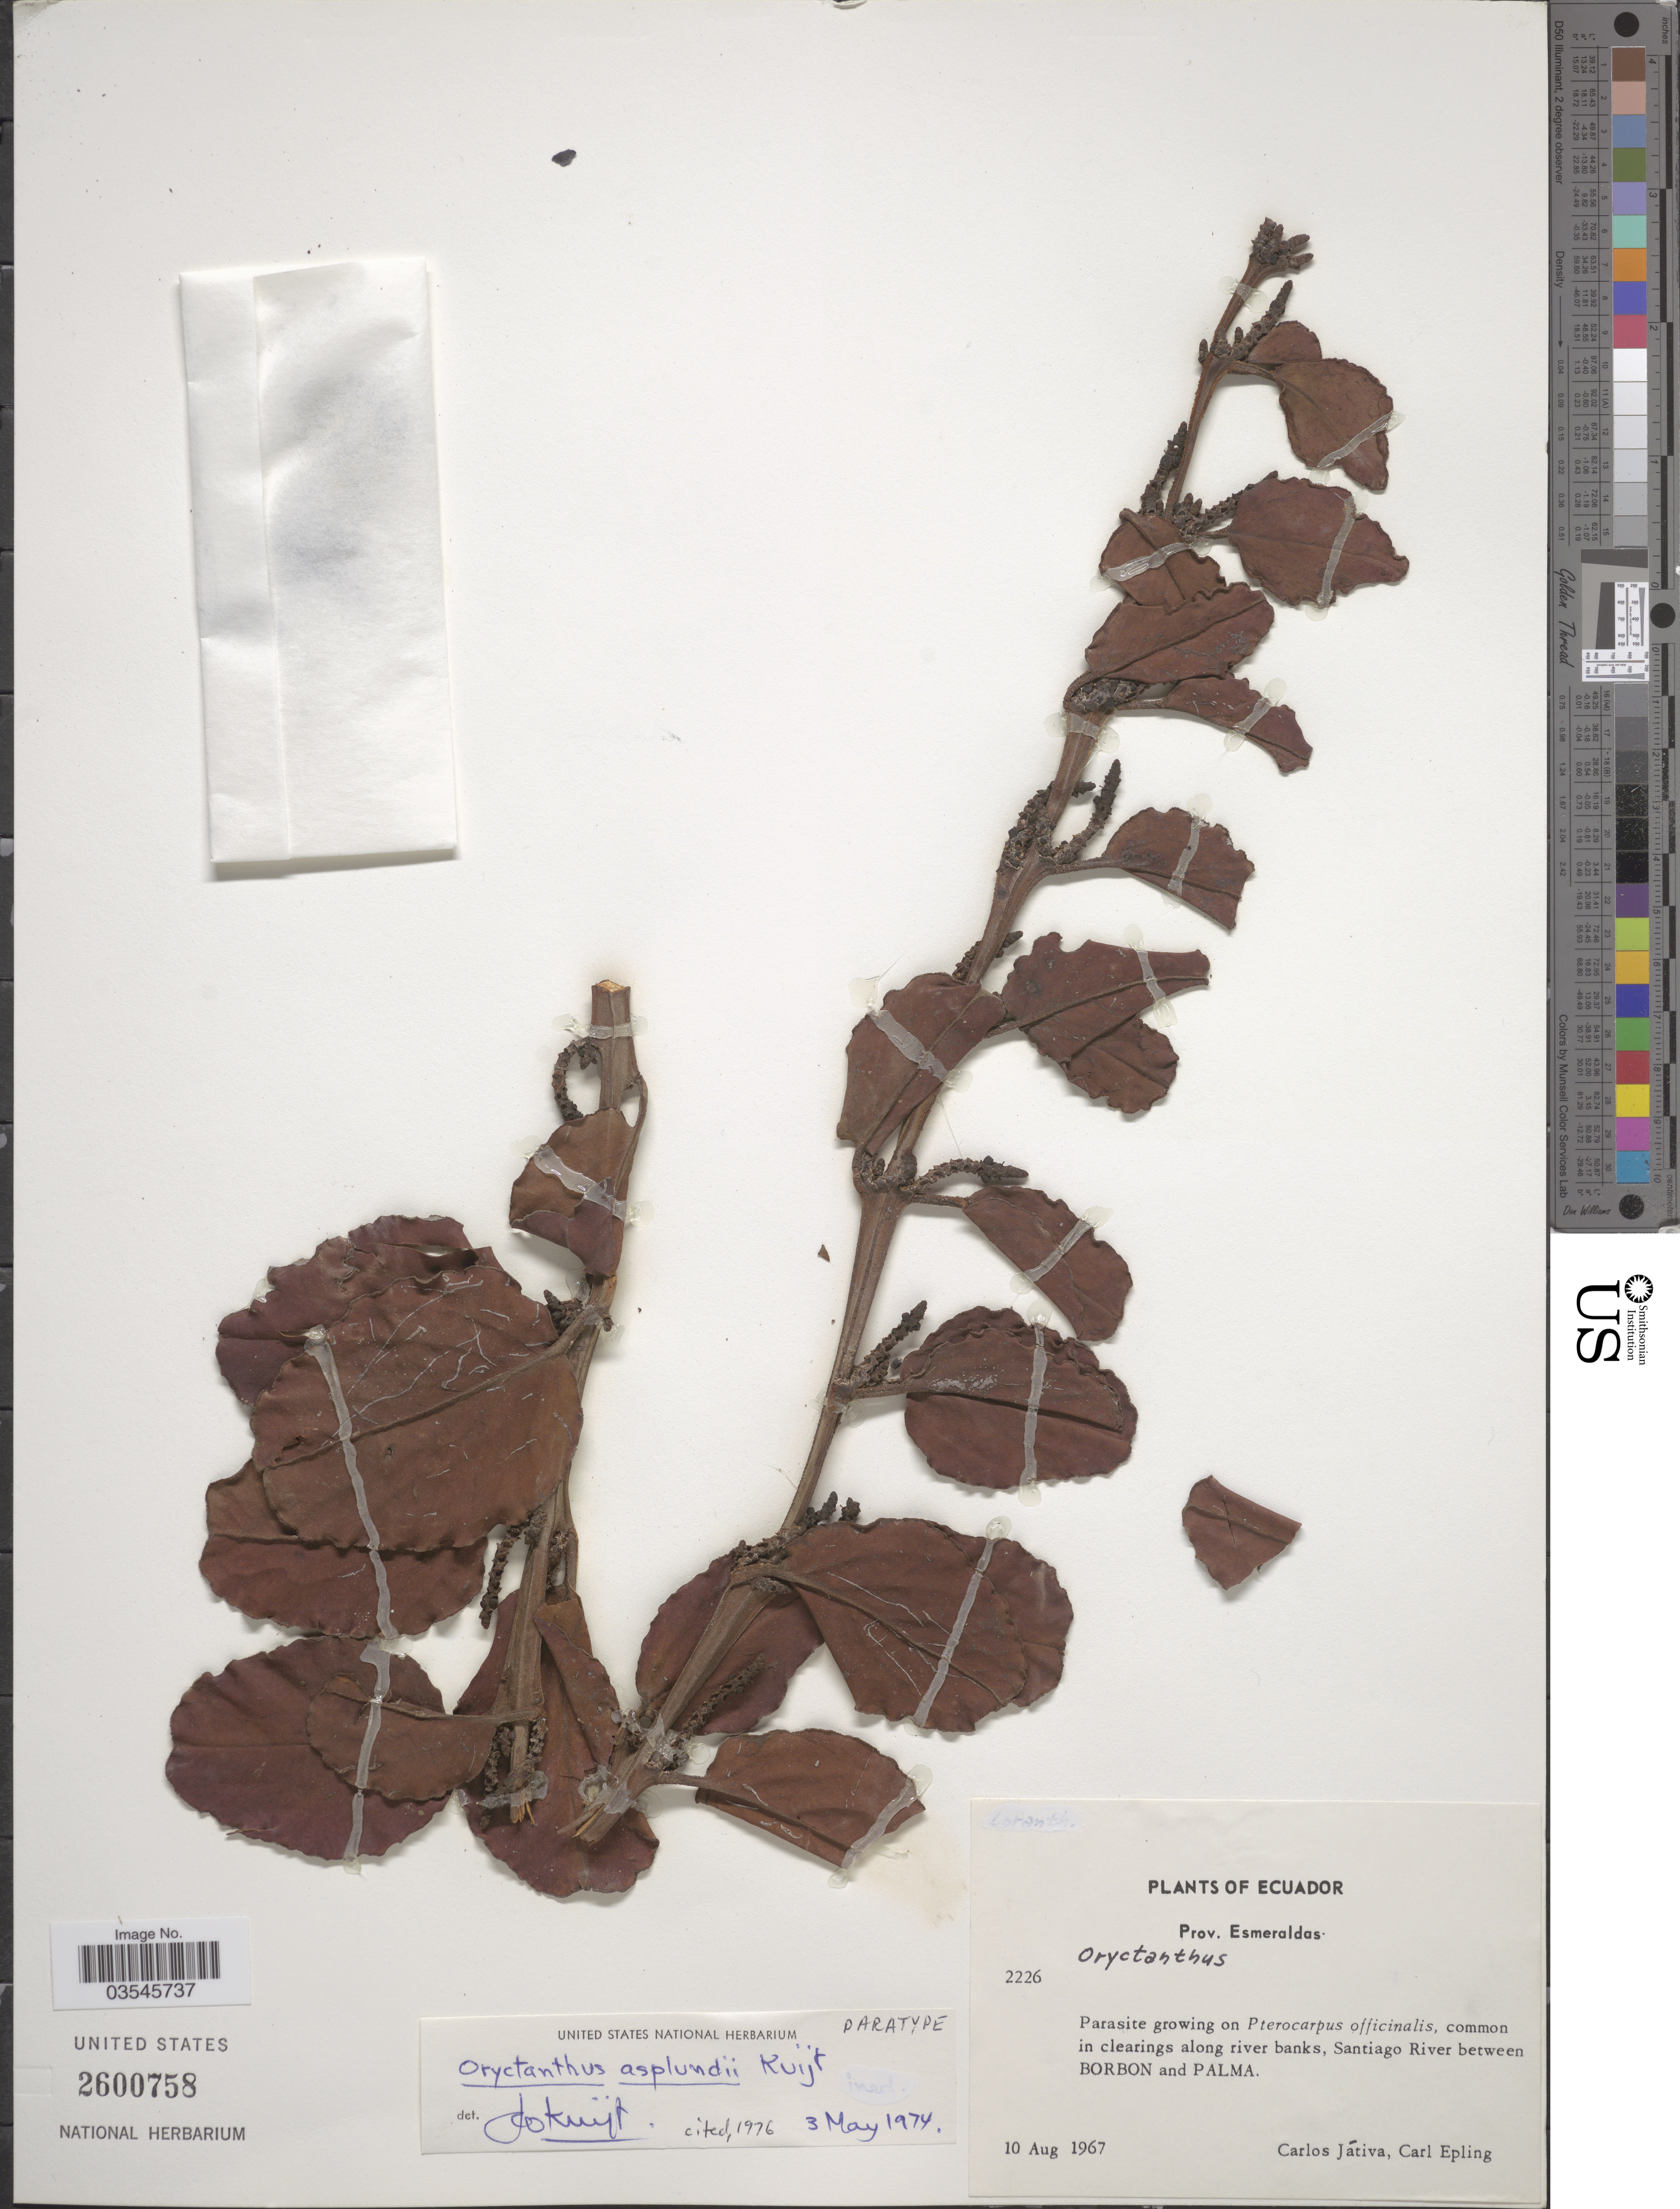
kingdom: Plantae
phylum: Tracheophyta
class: Magnoliopsida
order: Santalales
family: Loranthaceae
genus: Oryctanthus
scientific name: Oryctanthus asplundii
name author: Kuijt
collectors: C. D. Játiva & C. C. Epling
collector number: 2226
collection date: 1967-08-10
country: Ecuador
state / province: Esmeraldas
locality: Common in clearings along river banks, Santiago River between Borbon and Palma.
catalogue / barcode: US 2600758